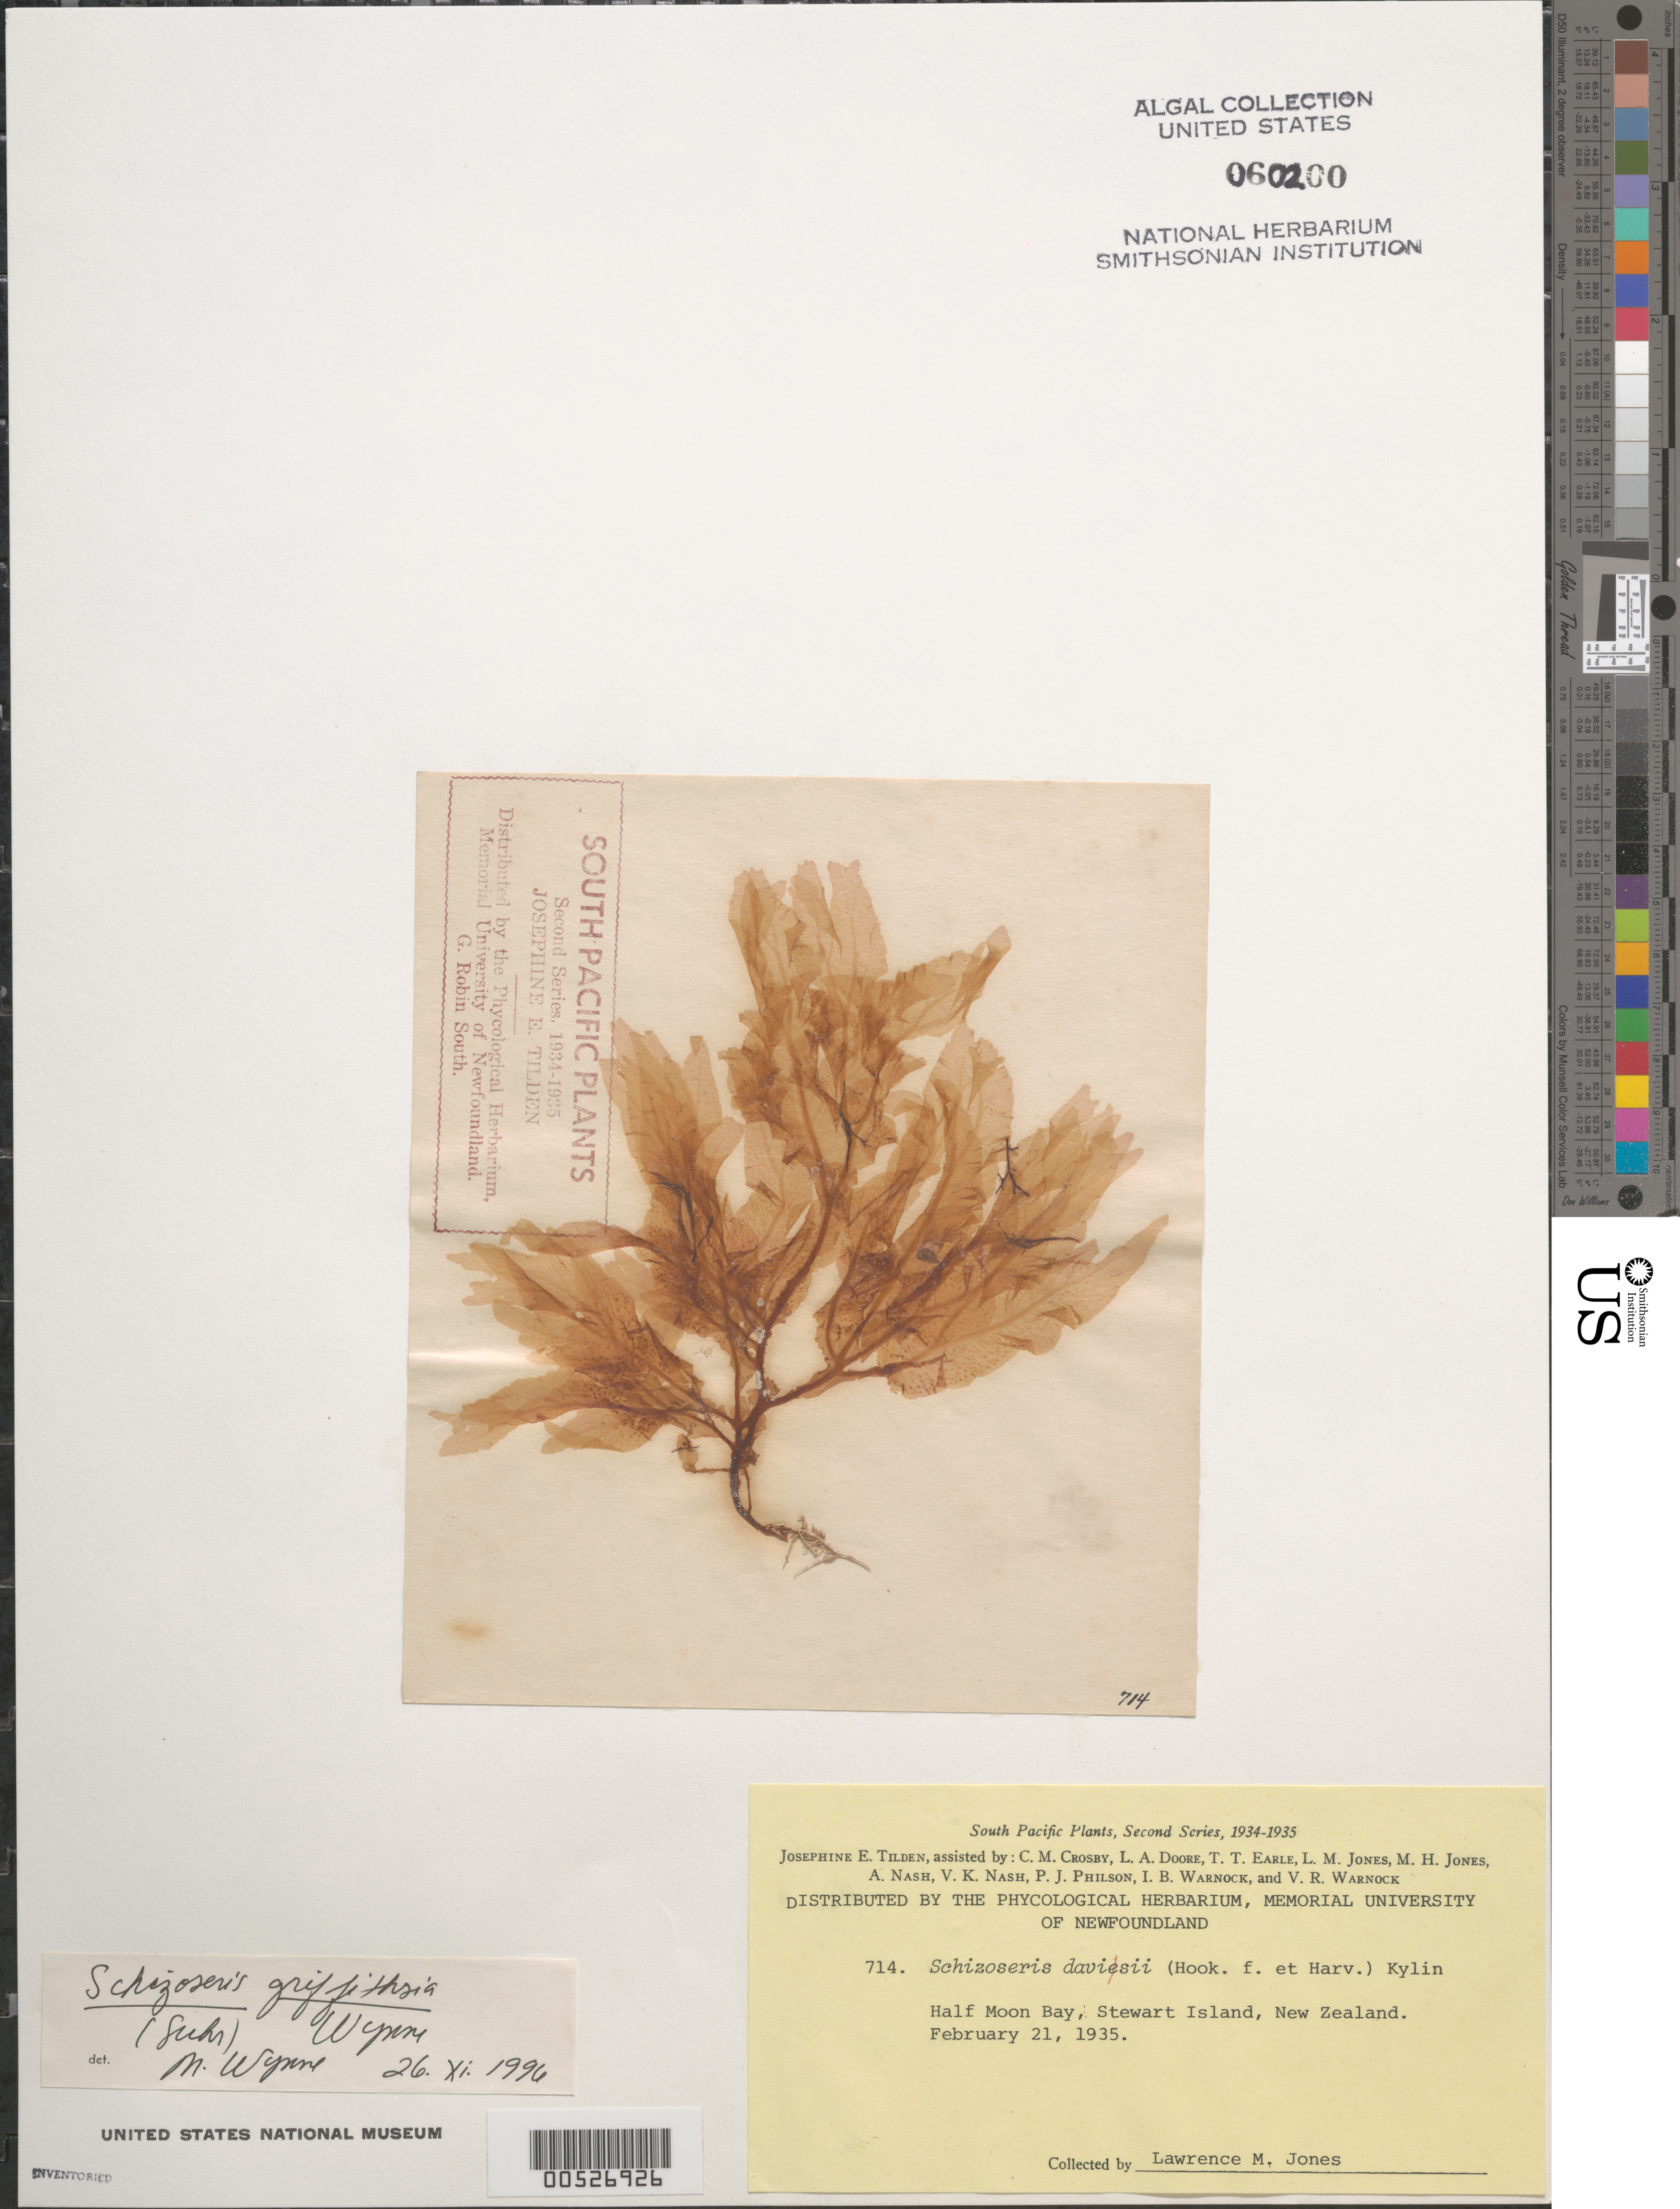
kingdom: Plantae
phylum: Rhodophyta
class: Florideophyceae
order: Ceramiales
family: Delesseriaceae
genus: Schizoseris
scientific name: Schizoseris griffithsia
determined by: Wynne, M. J.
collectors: L. M. Jones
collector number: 714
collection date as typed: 21 Feb 1935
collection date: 1935-02-21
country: New Zealand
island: Stewart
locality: Half moon bay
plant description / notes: Tilden, South Pacific Plants, Second Series, 1934-1935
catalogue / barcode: US 60200